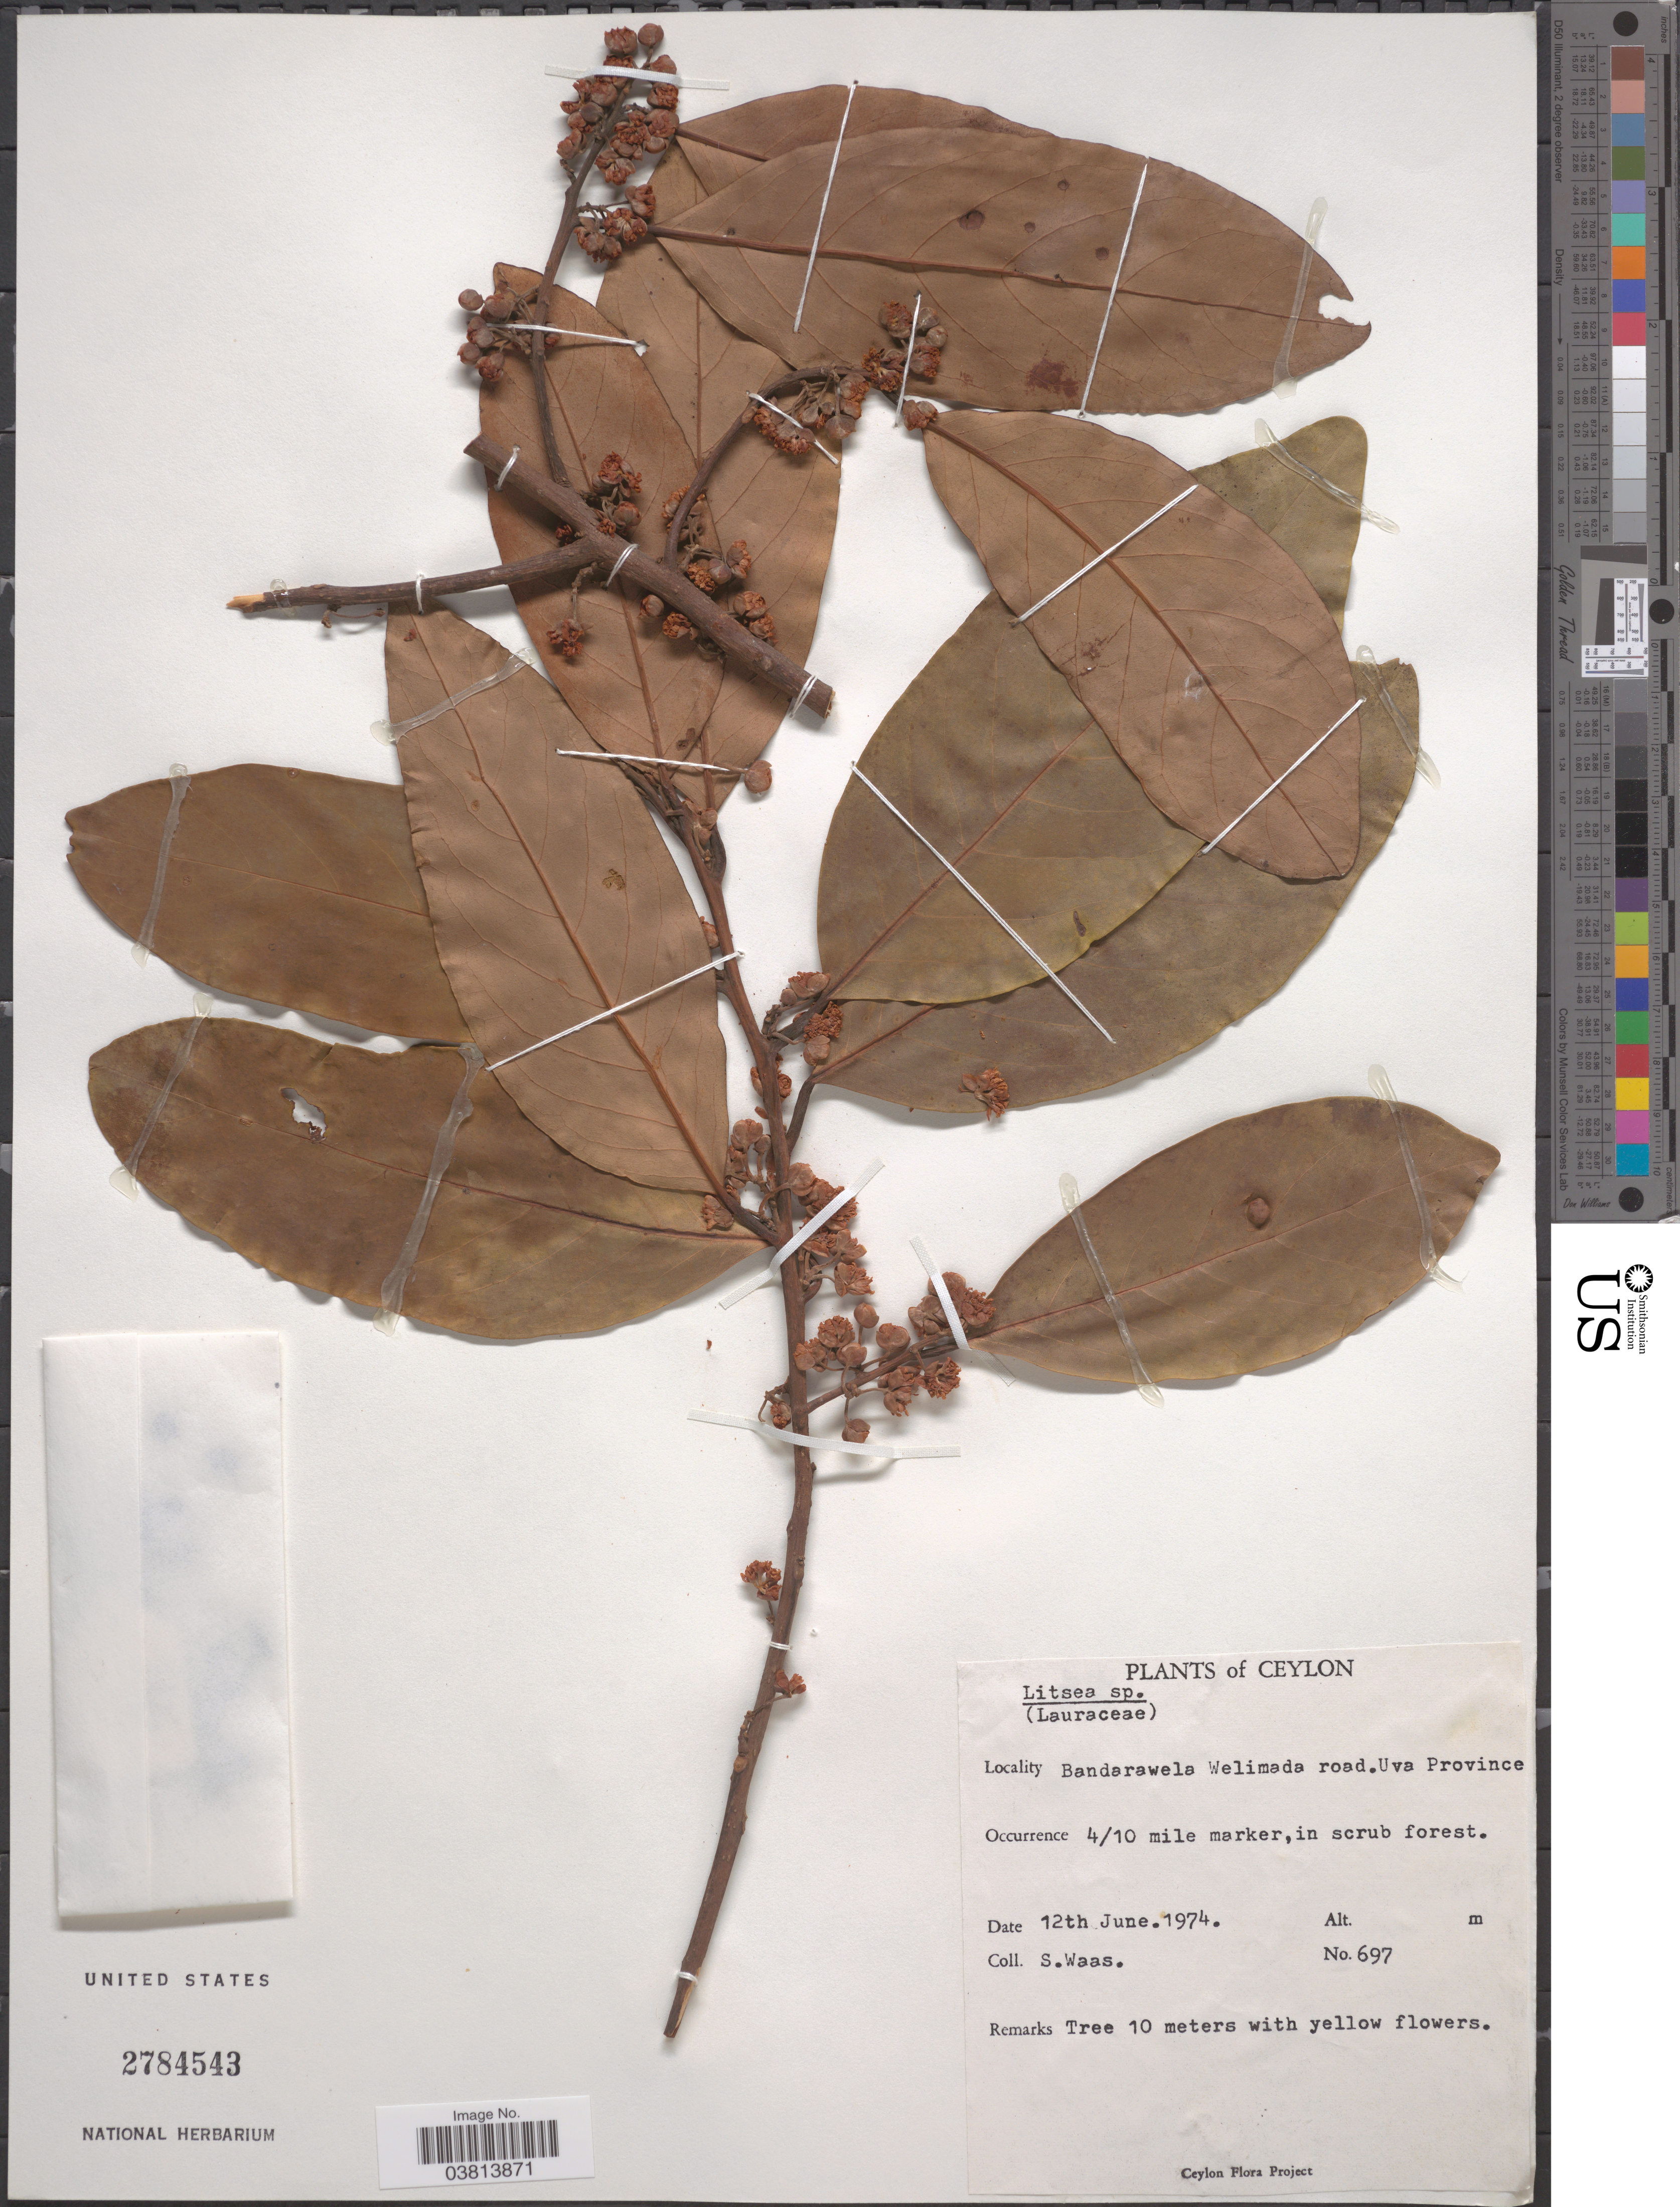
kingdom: Plantae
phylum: Tracheophyta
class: Magnoliopsida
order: Laurales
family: Lauraceae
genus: Litsea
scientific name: Litsea sp.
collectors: S. Waas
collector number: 697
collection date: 1974-06-12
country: Sri Lanka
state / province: Uva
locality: Ceylon. Banderawela Walimada road.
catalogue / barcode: US 2784543